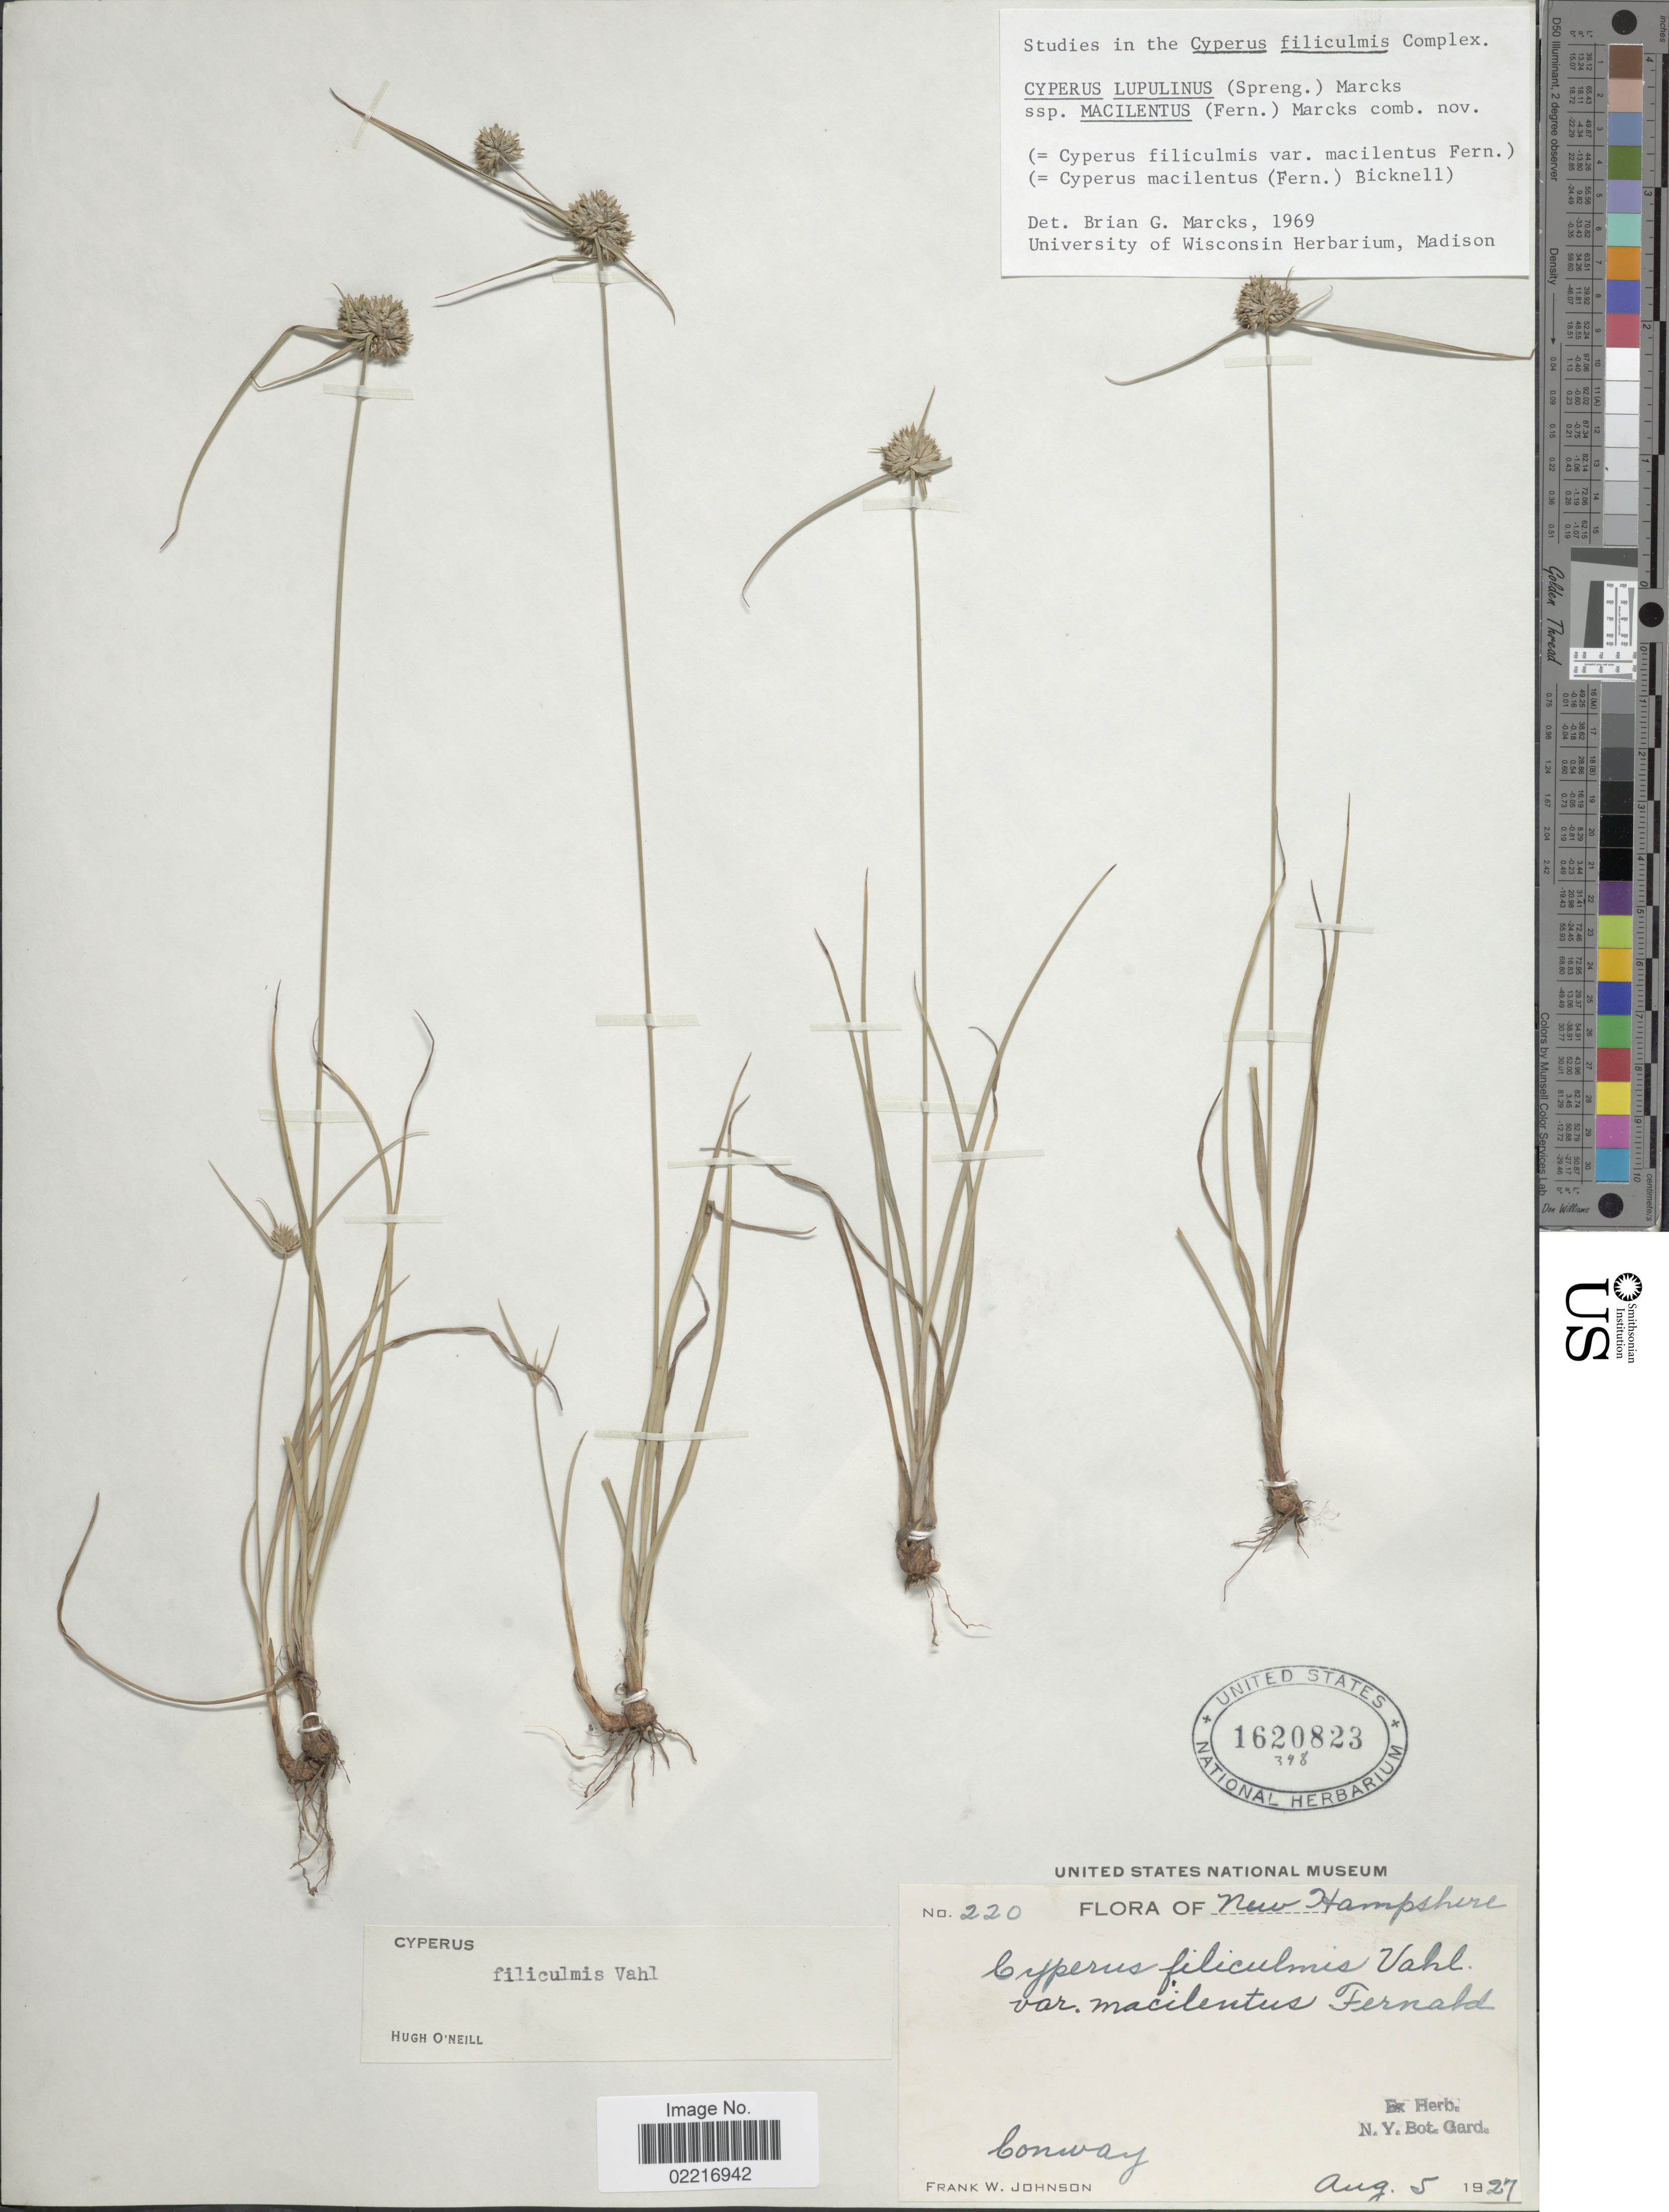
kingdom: Plantae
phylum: Tracheophyta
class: Liliopsida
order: Poales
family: Cyperaceae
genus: Cyperus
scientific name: Cyperus lupulinus subsp. macilentus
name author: (Fernald) Marcks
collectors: F. W. Johnson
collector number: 220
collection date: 1927-08-05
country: United States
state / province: New Hampshire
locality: Conway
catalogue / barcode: US 1620823